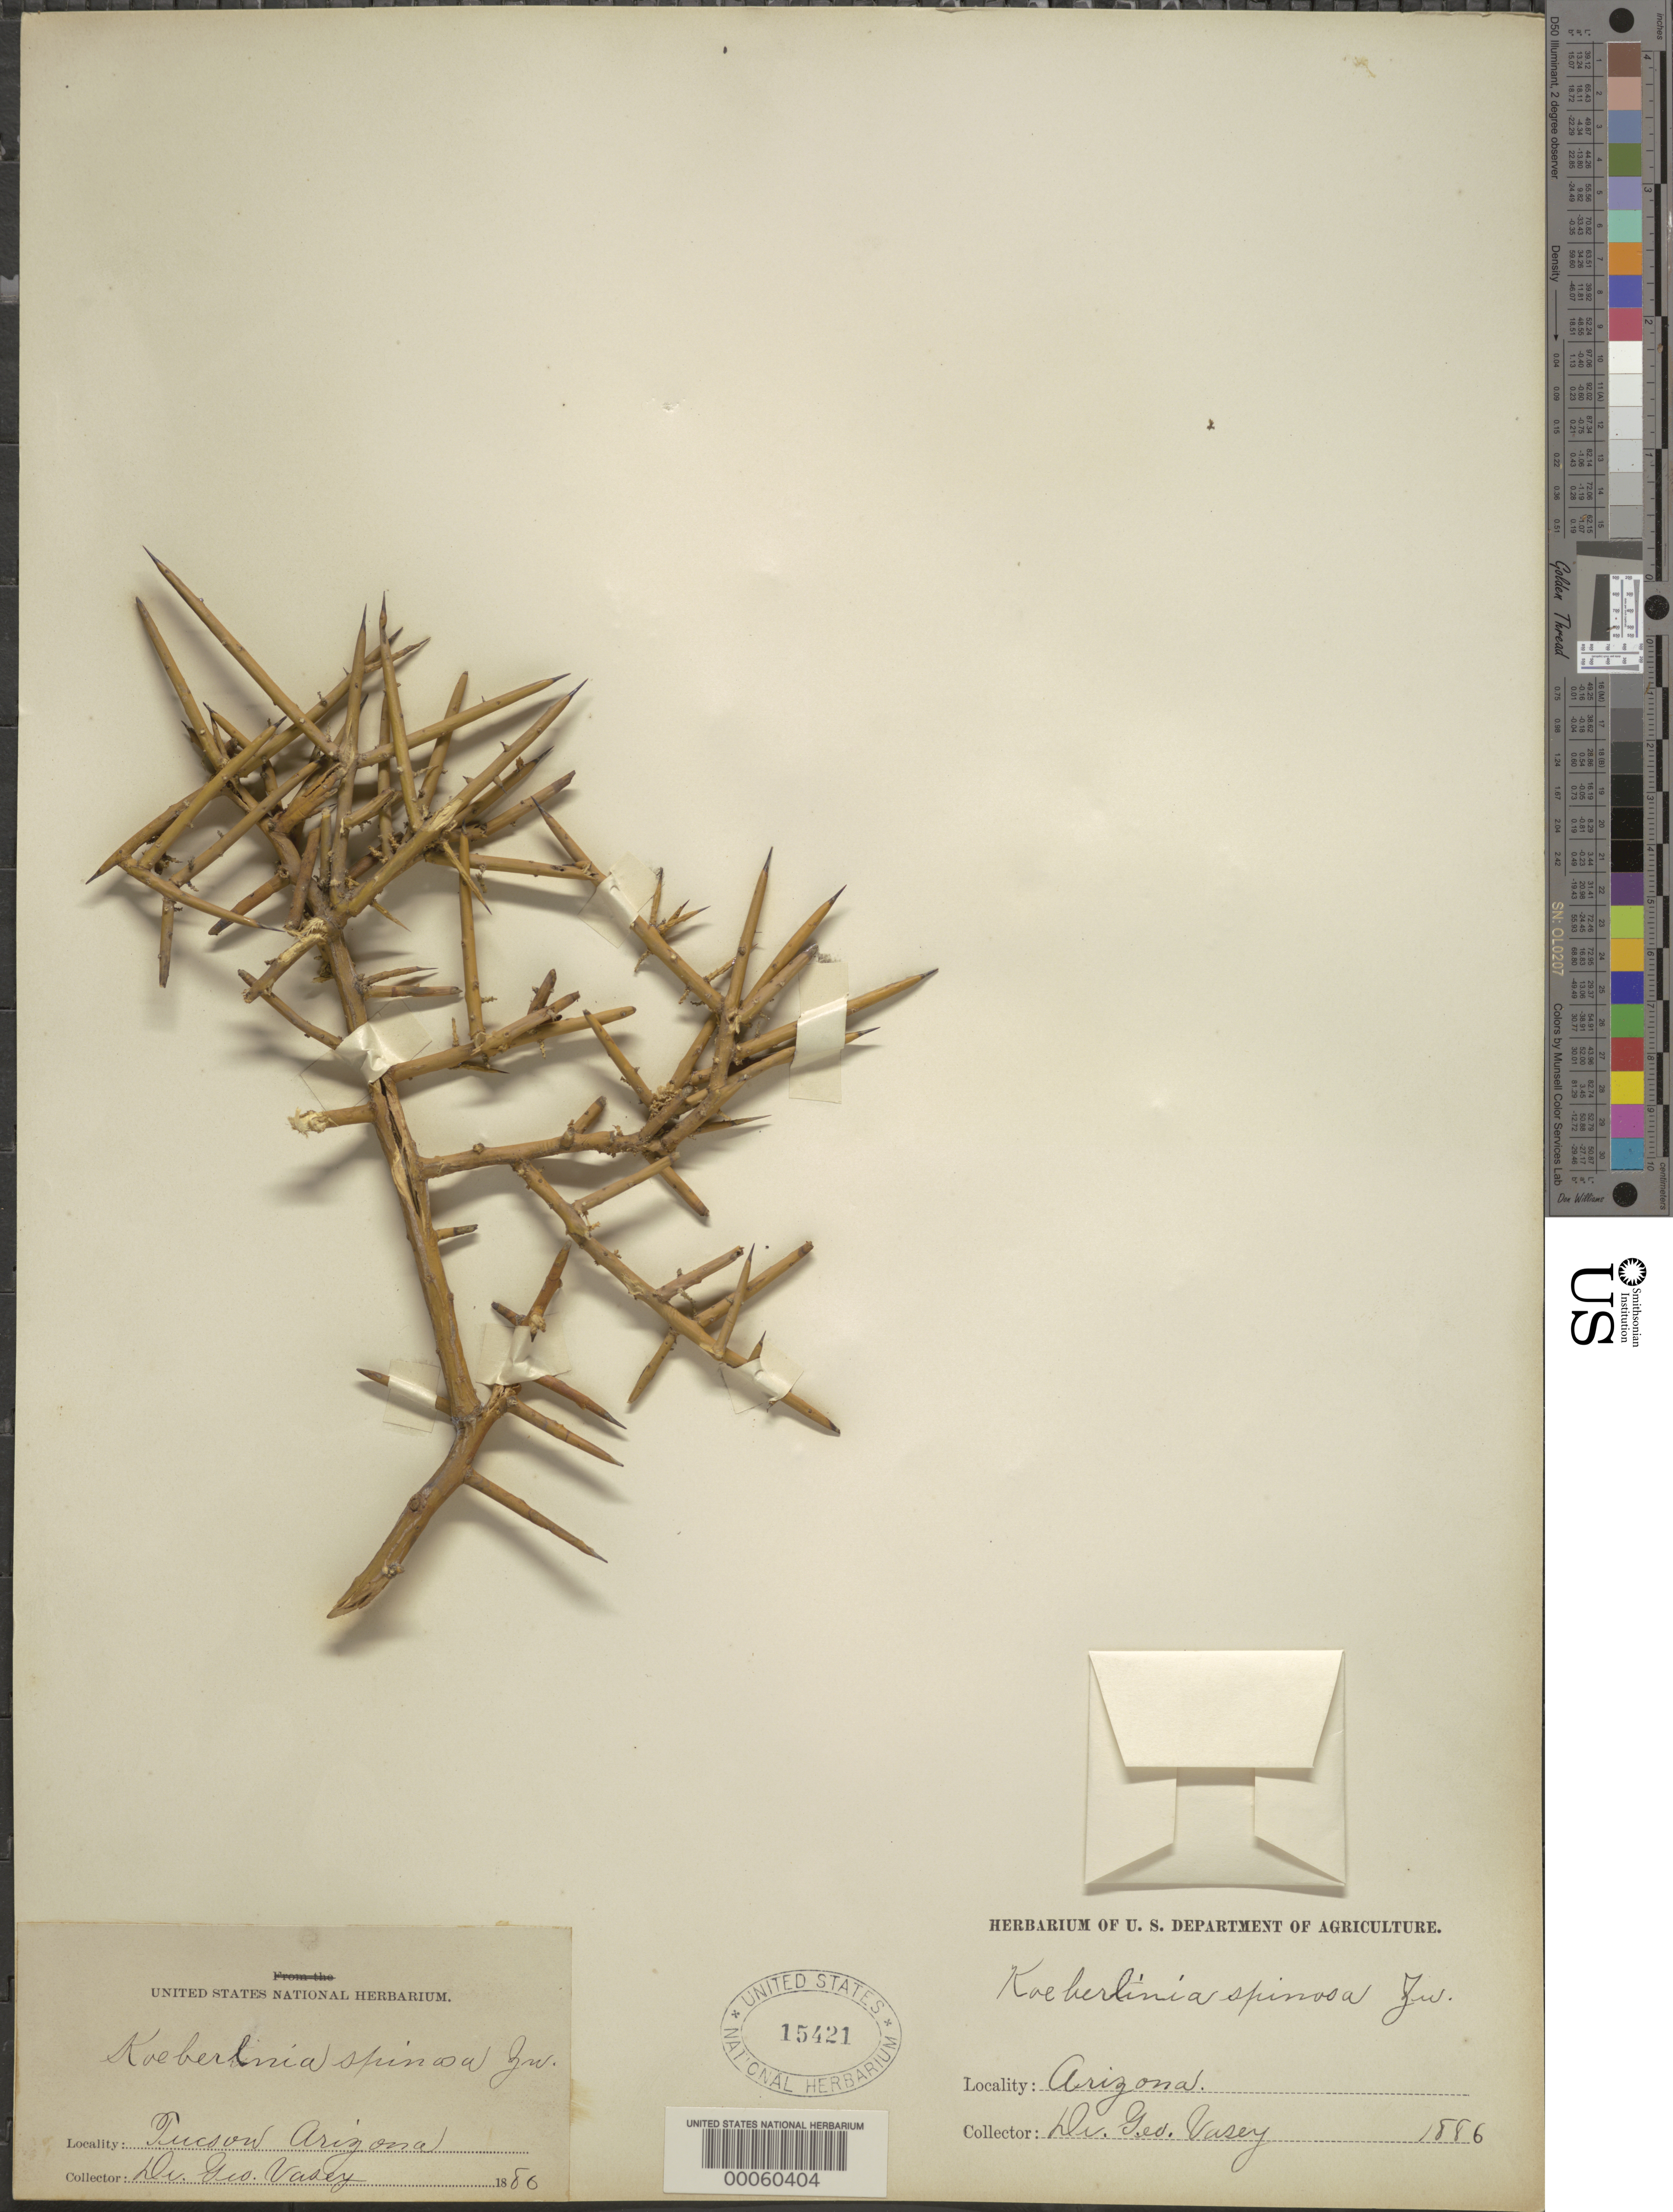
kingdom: Plantae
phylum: Tracheophyta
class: Magnoliopsida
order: Brassicales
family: Koeberliniaceae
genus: Koeberlinia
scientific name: Koeberlinia spinosa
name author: Zucc.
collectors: G. R. Vasey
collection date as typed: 1886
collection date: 1886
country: United States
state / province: Arizona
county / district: Pima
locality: Tucson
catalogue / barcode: US 15421